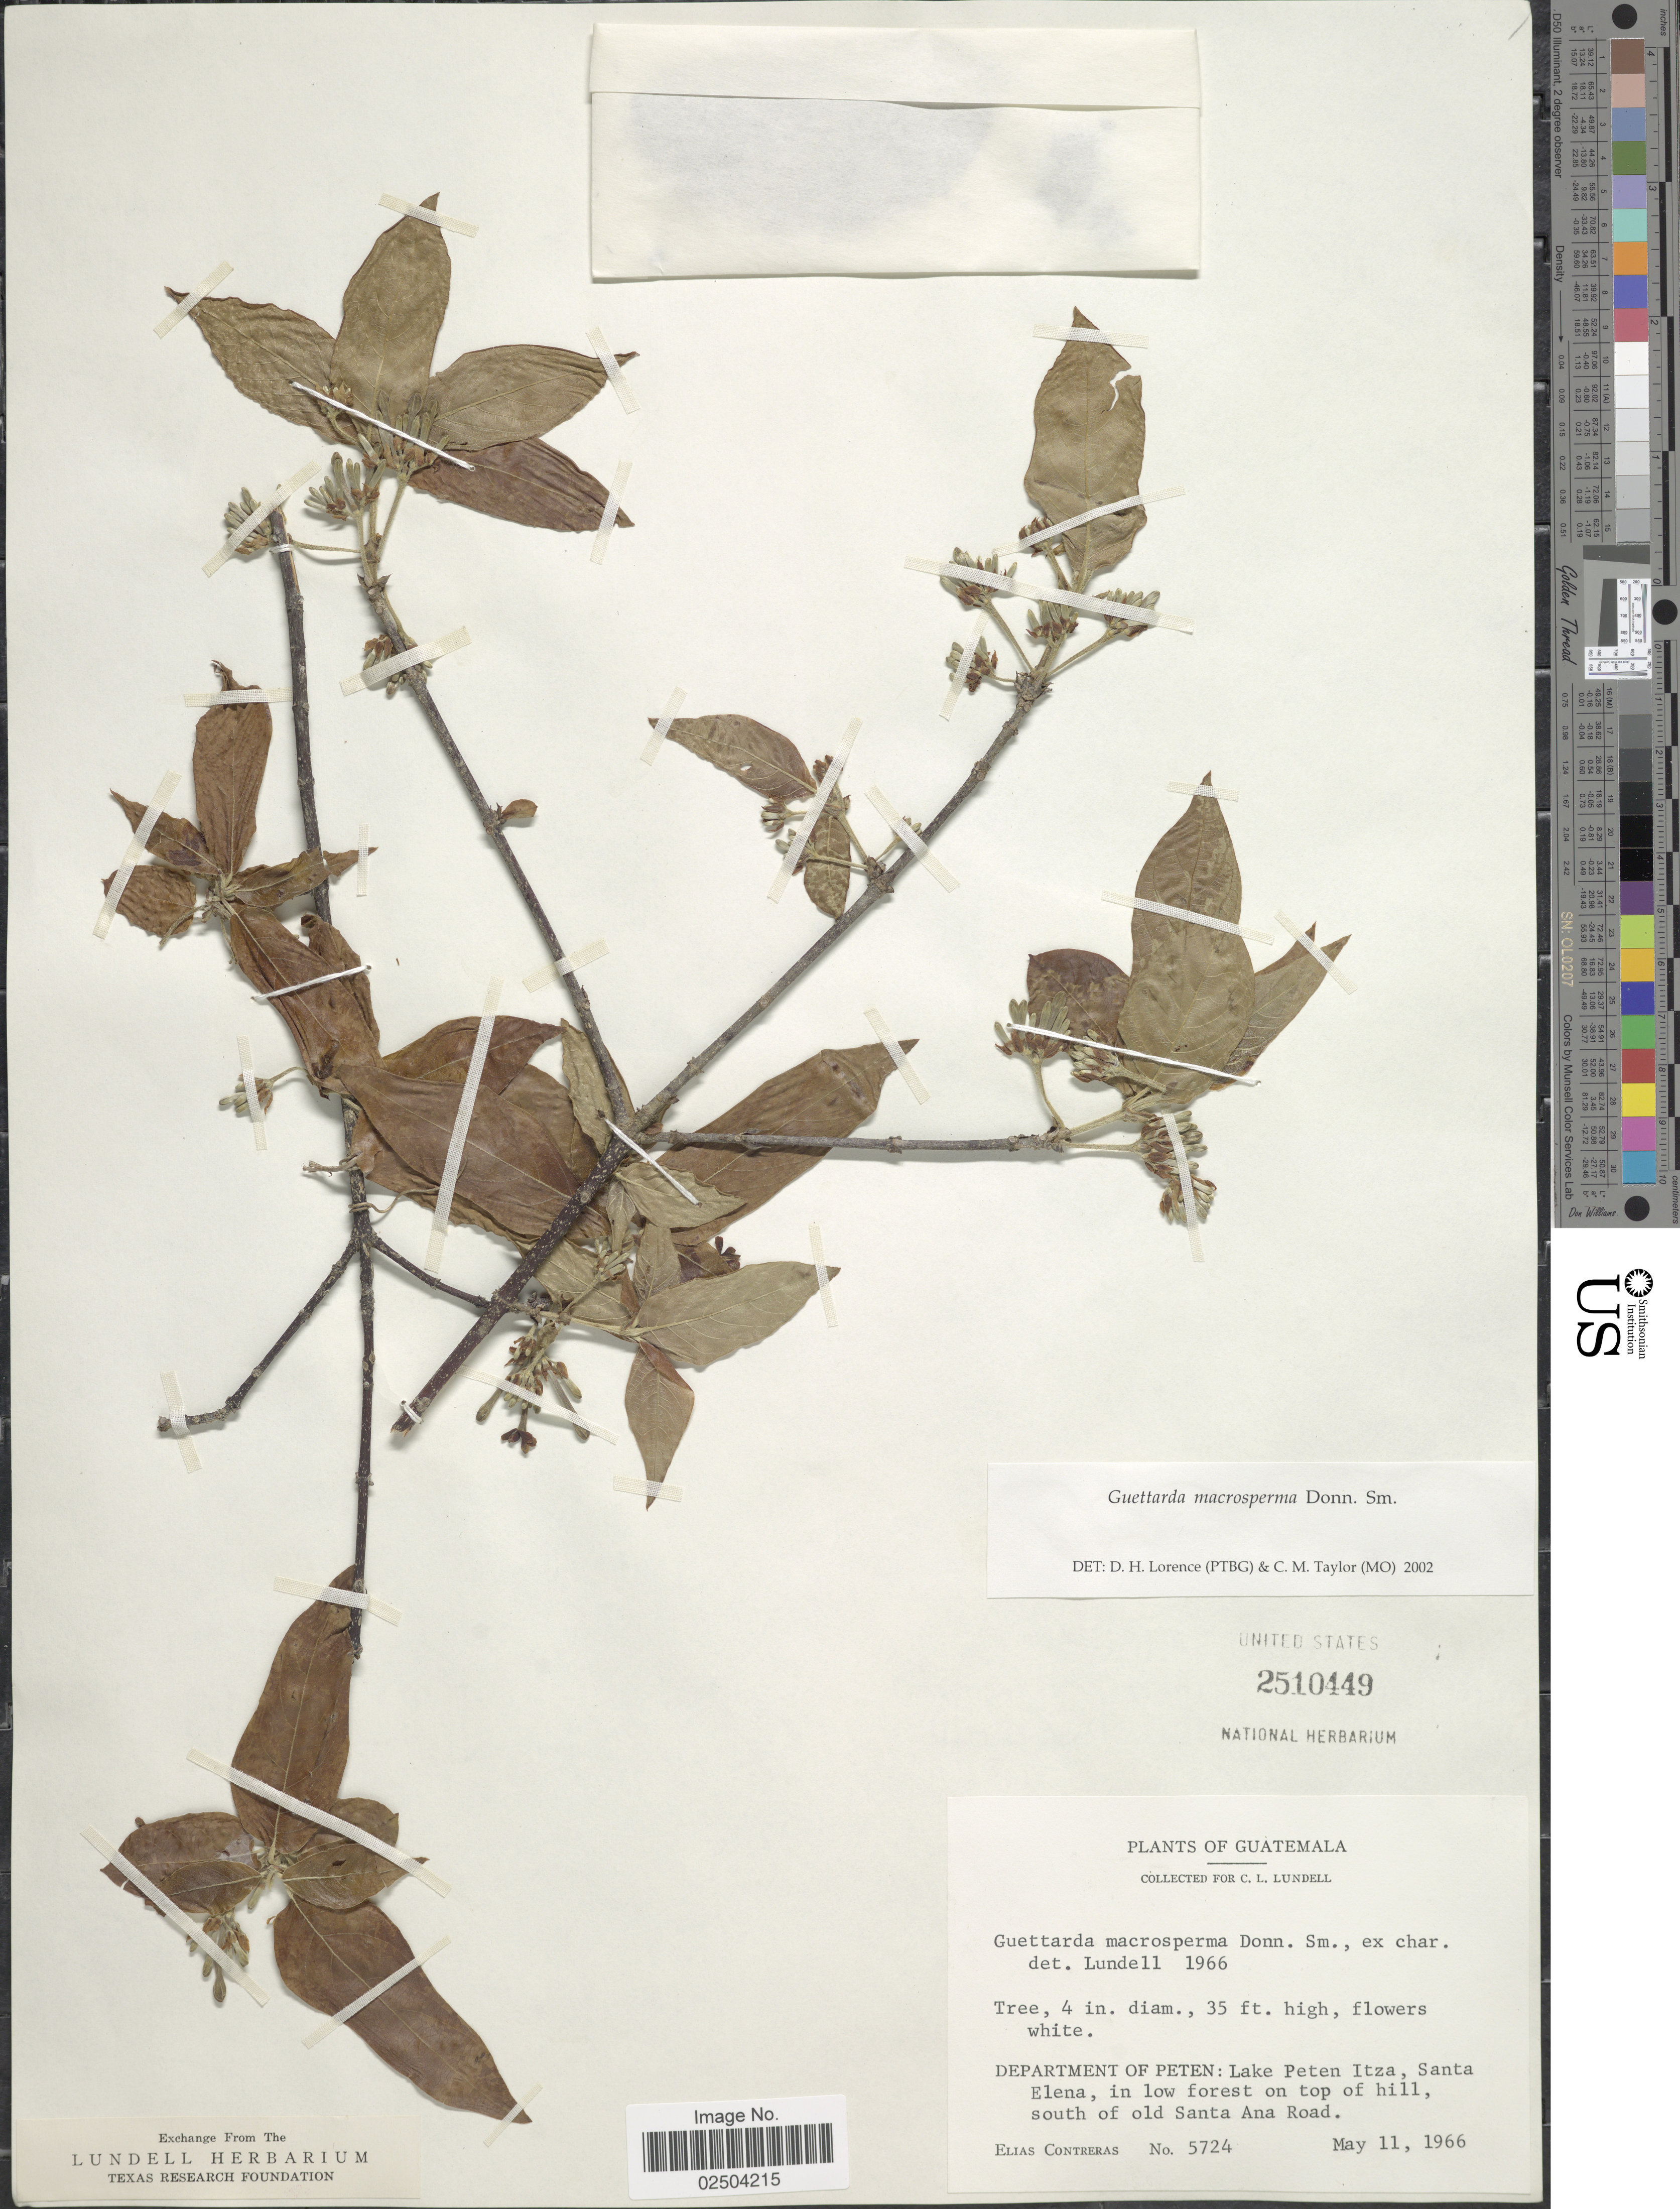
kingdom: Plantae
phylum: Tracheophyta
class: Magnoliopsida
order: Gentianales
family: Rubiaceae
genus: Guettarda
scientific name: Guettarda macrosperma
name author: Donn. Sm.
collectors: E. Contreras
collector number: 5724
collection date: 1966-05-11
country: Guatemala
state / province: El Petén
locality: Department of Peten: : Lake Peten Itza, Santa Elena, in low forest on top of hill, south of old Santa Ana Road.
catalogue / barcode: US 2510449